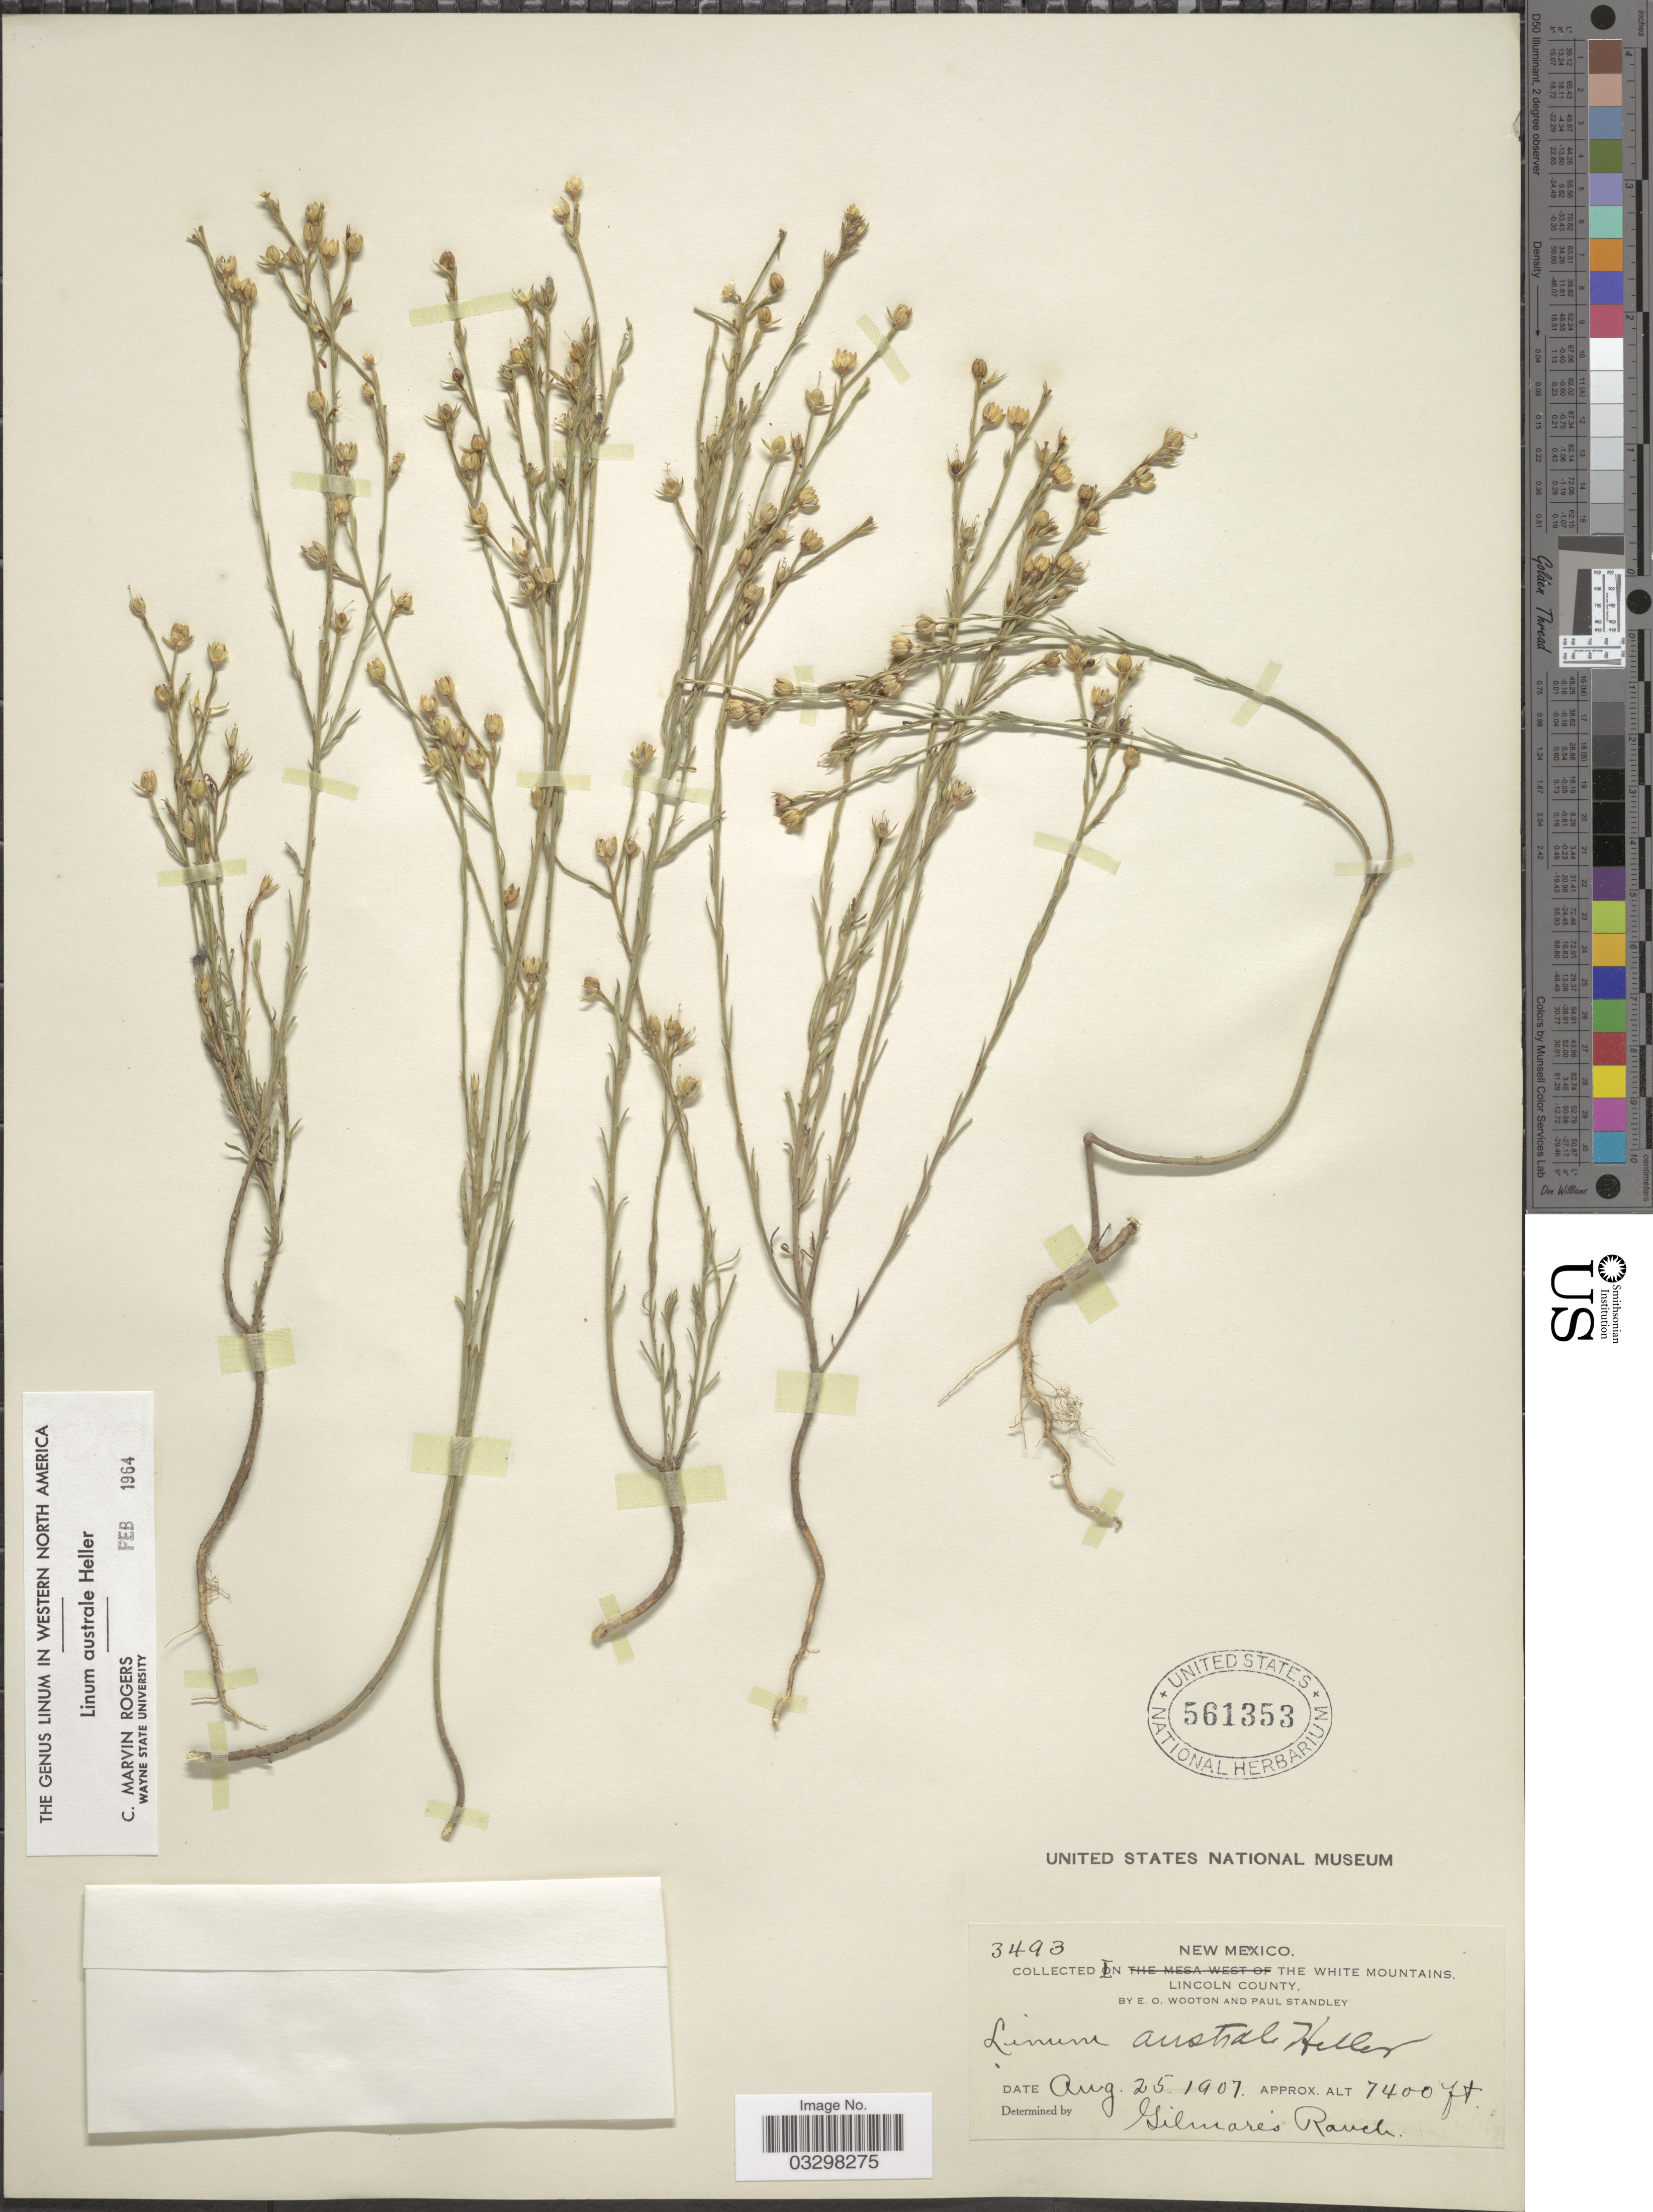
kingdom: Plantae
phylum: Tracheophyta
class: Magnoliopsida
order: Malpighiales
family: Linaceae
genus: Linum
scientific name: Linum australe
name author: A. Heller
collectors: E. O. Wooton & P. C. Standley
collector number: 3493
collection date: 1907-08-25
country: United States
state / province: New Mexico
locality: The White Mountains, Lincoln County. Gilmore's Ranch.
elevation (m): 2256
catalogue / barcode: US 561353